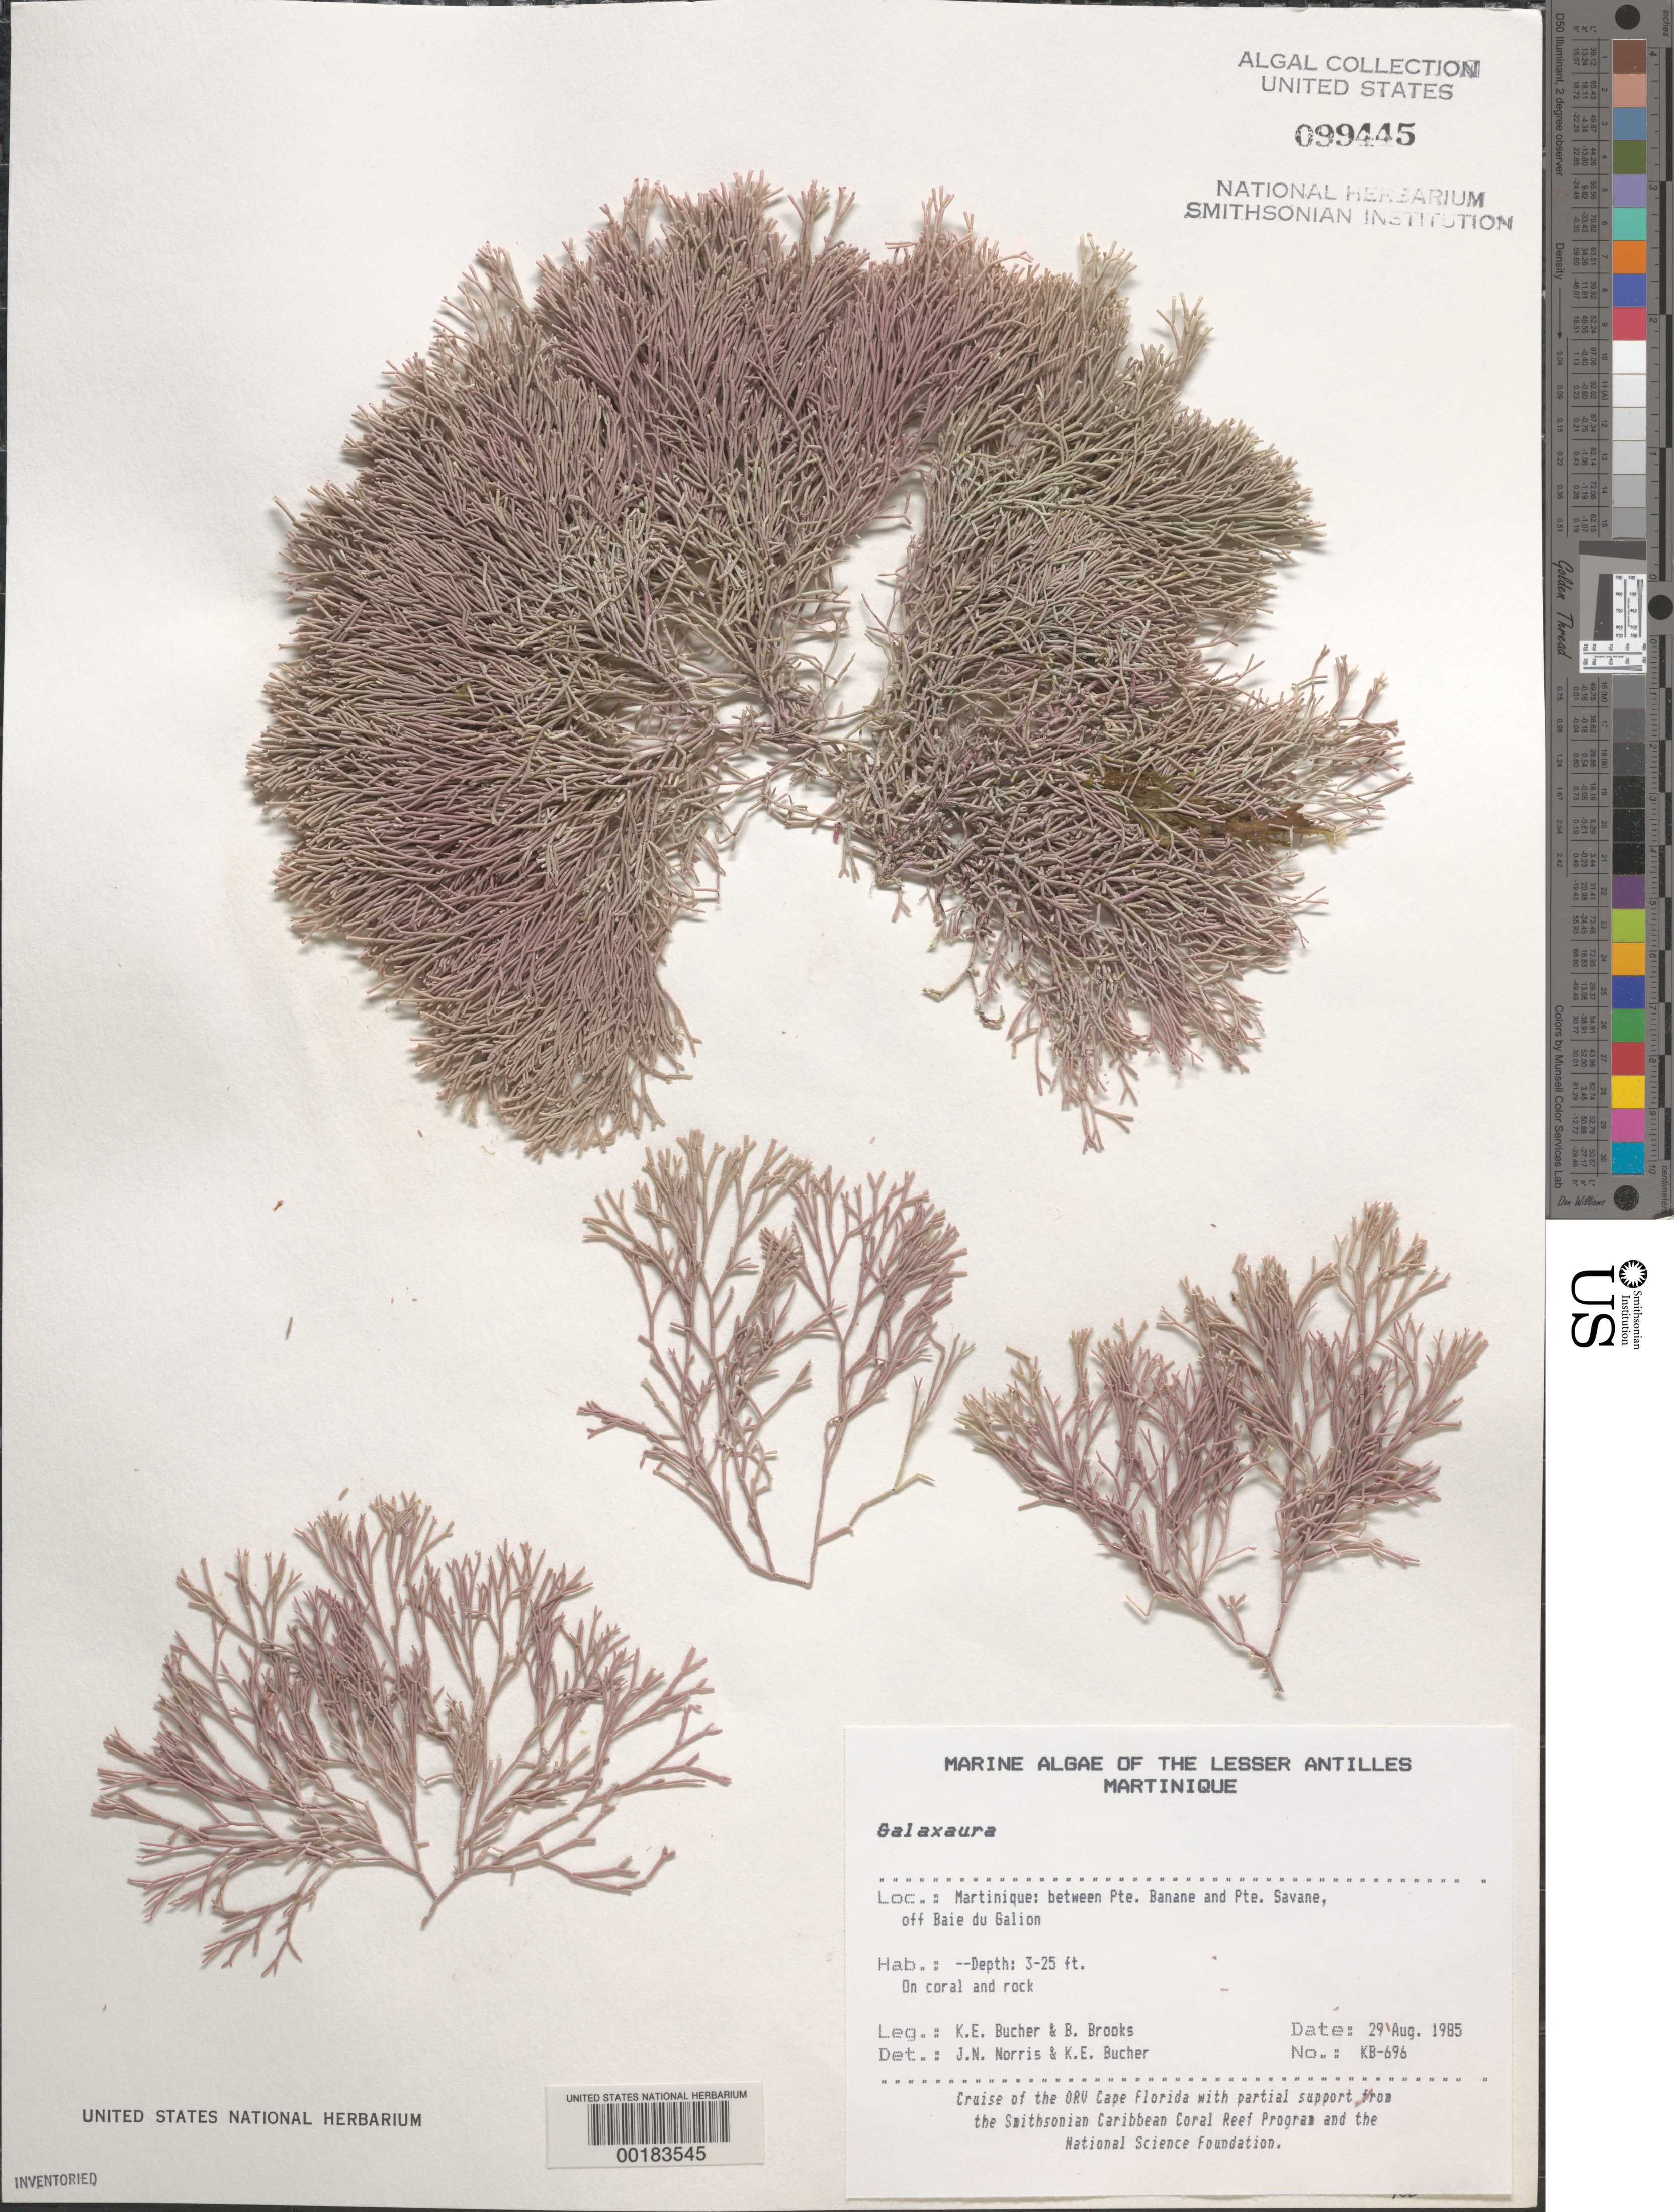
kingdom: Plantae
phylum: Rhodophyta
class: Florideophyceae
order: Nemaliales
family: Galaxauraceae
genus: Galaxaura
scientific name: Galaxaura sp.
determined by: Norris, J. N.; Bucher, K. E.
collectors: K. E. Bucher & B. Brooks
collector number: Kb-696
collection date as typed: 29 Aug 1985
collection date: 1985-08-29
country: Martinique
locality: Between Pointe Banane and Pointe Savane, off Baie du Galion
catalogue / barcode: US 99445